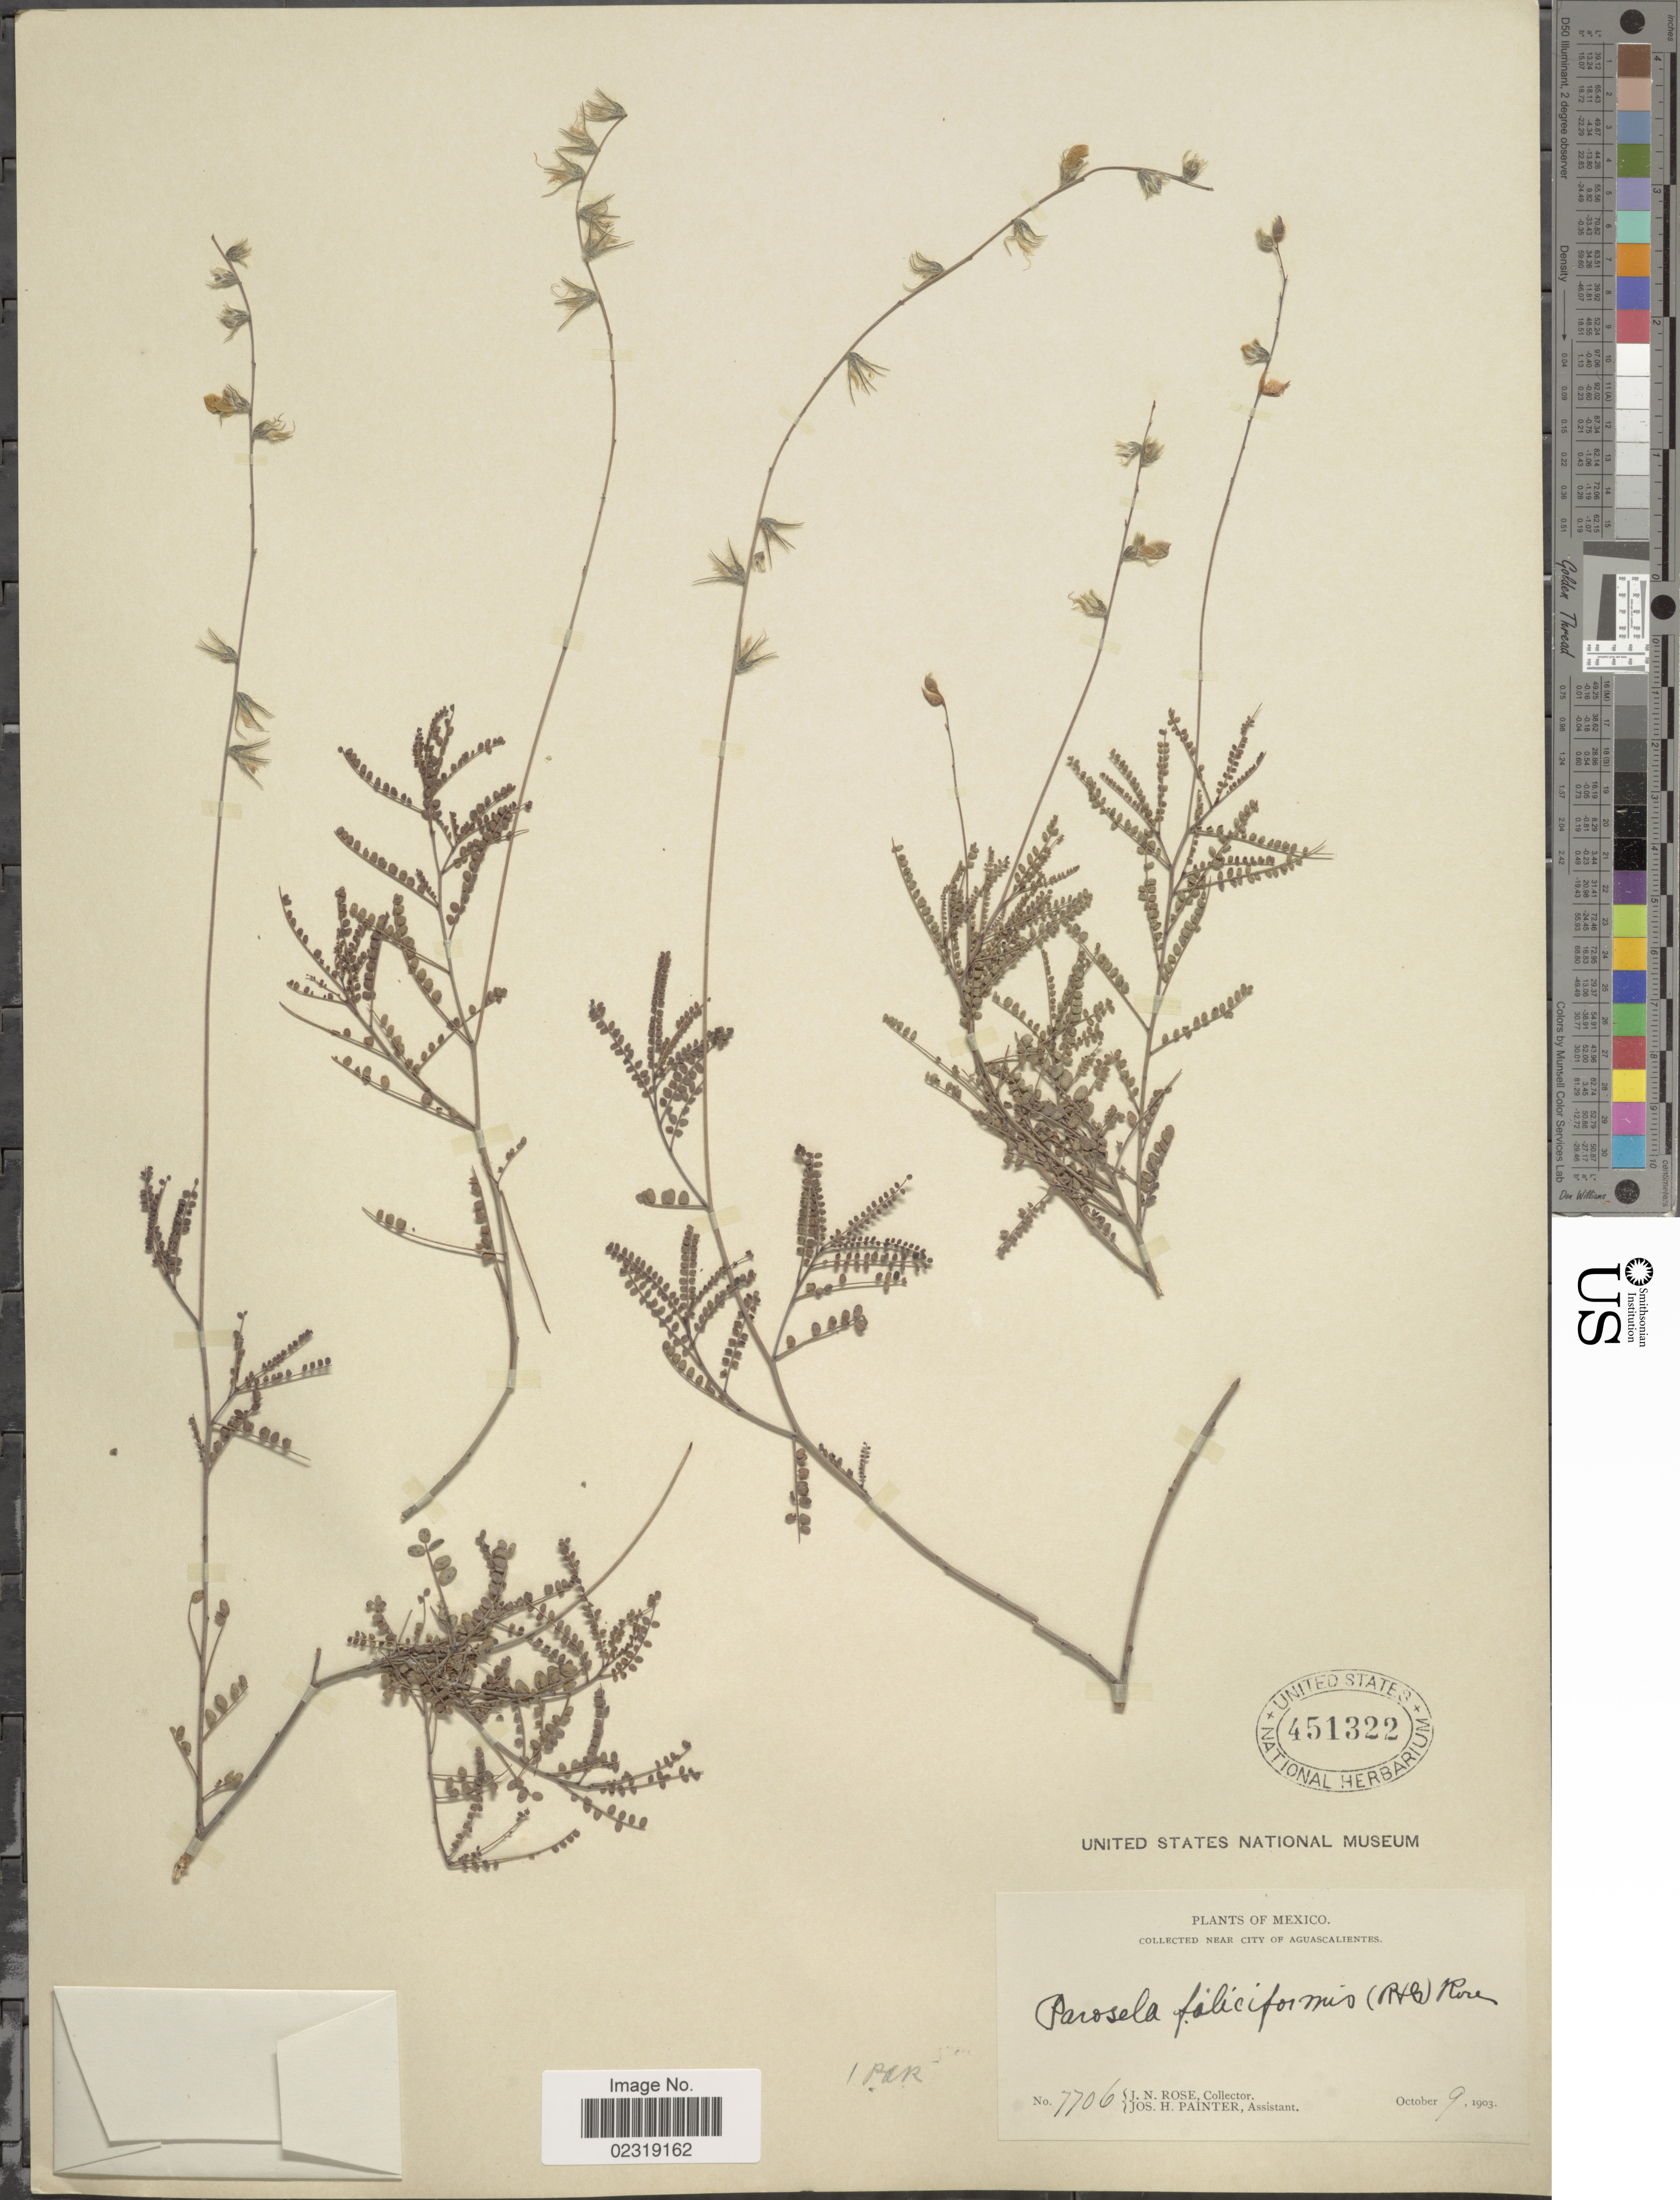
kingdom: Plantae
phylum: Tracheophyta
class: Magnoliopsida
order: Fabales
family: Fabaceae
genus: Dalea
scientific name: Dalea filiciformis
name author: B.L. Rob. & Greenm.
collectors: J. N. Rose & J. H. Painter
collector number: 7706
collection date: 1903-10-09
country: Mexico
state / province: Aguascalientes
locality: Mexico, Near City of Aguascalientes.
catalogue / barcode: US 451322